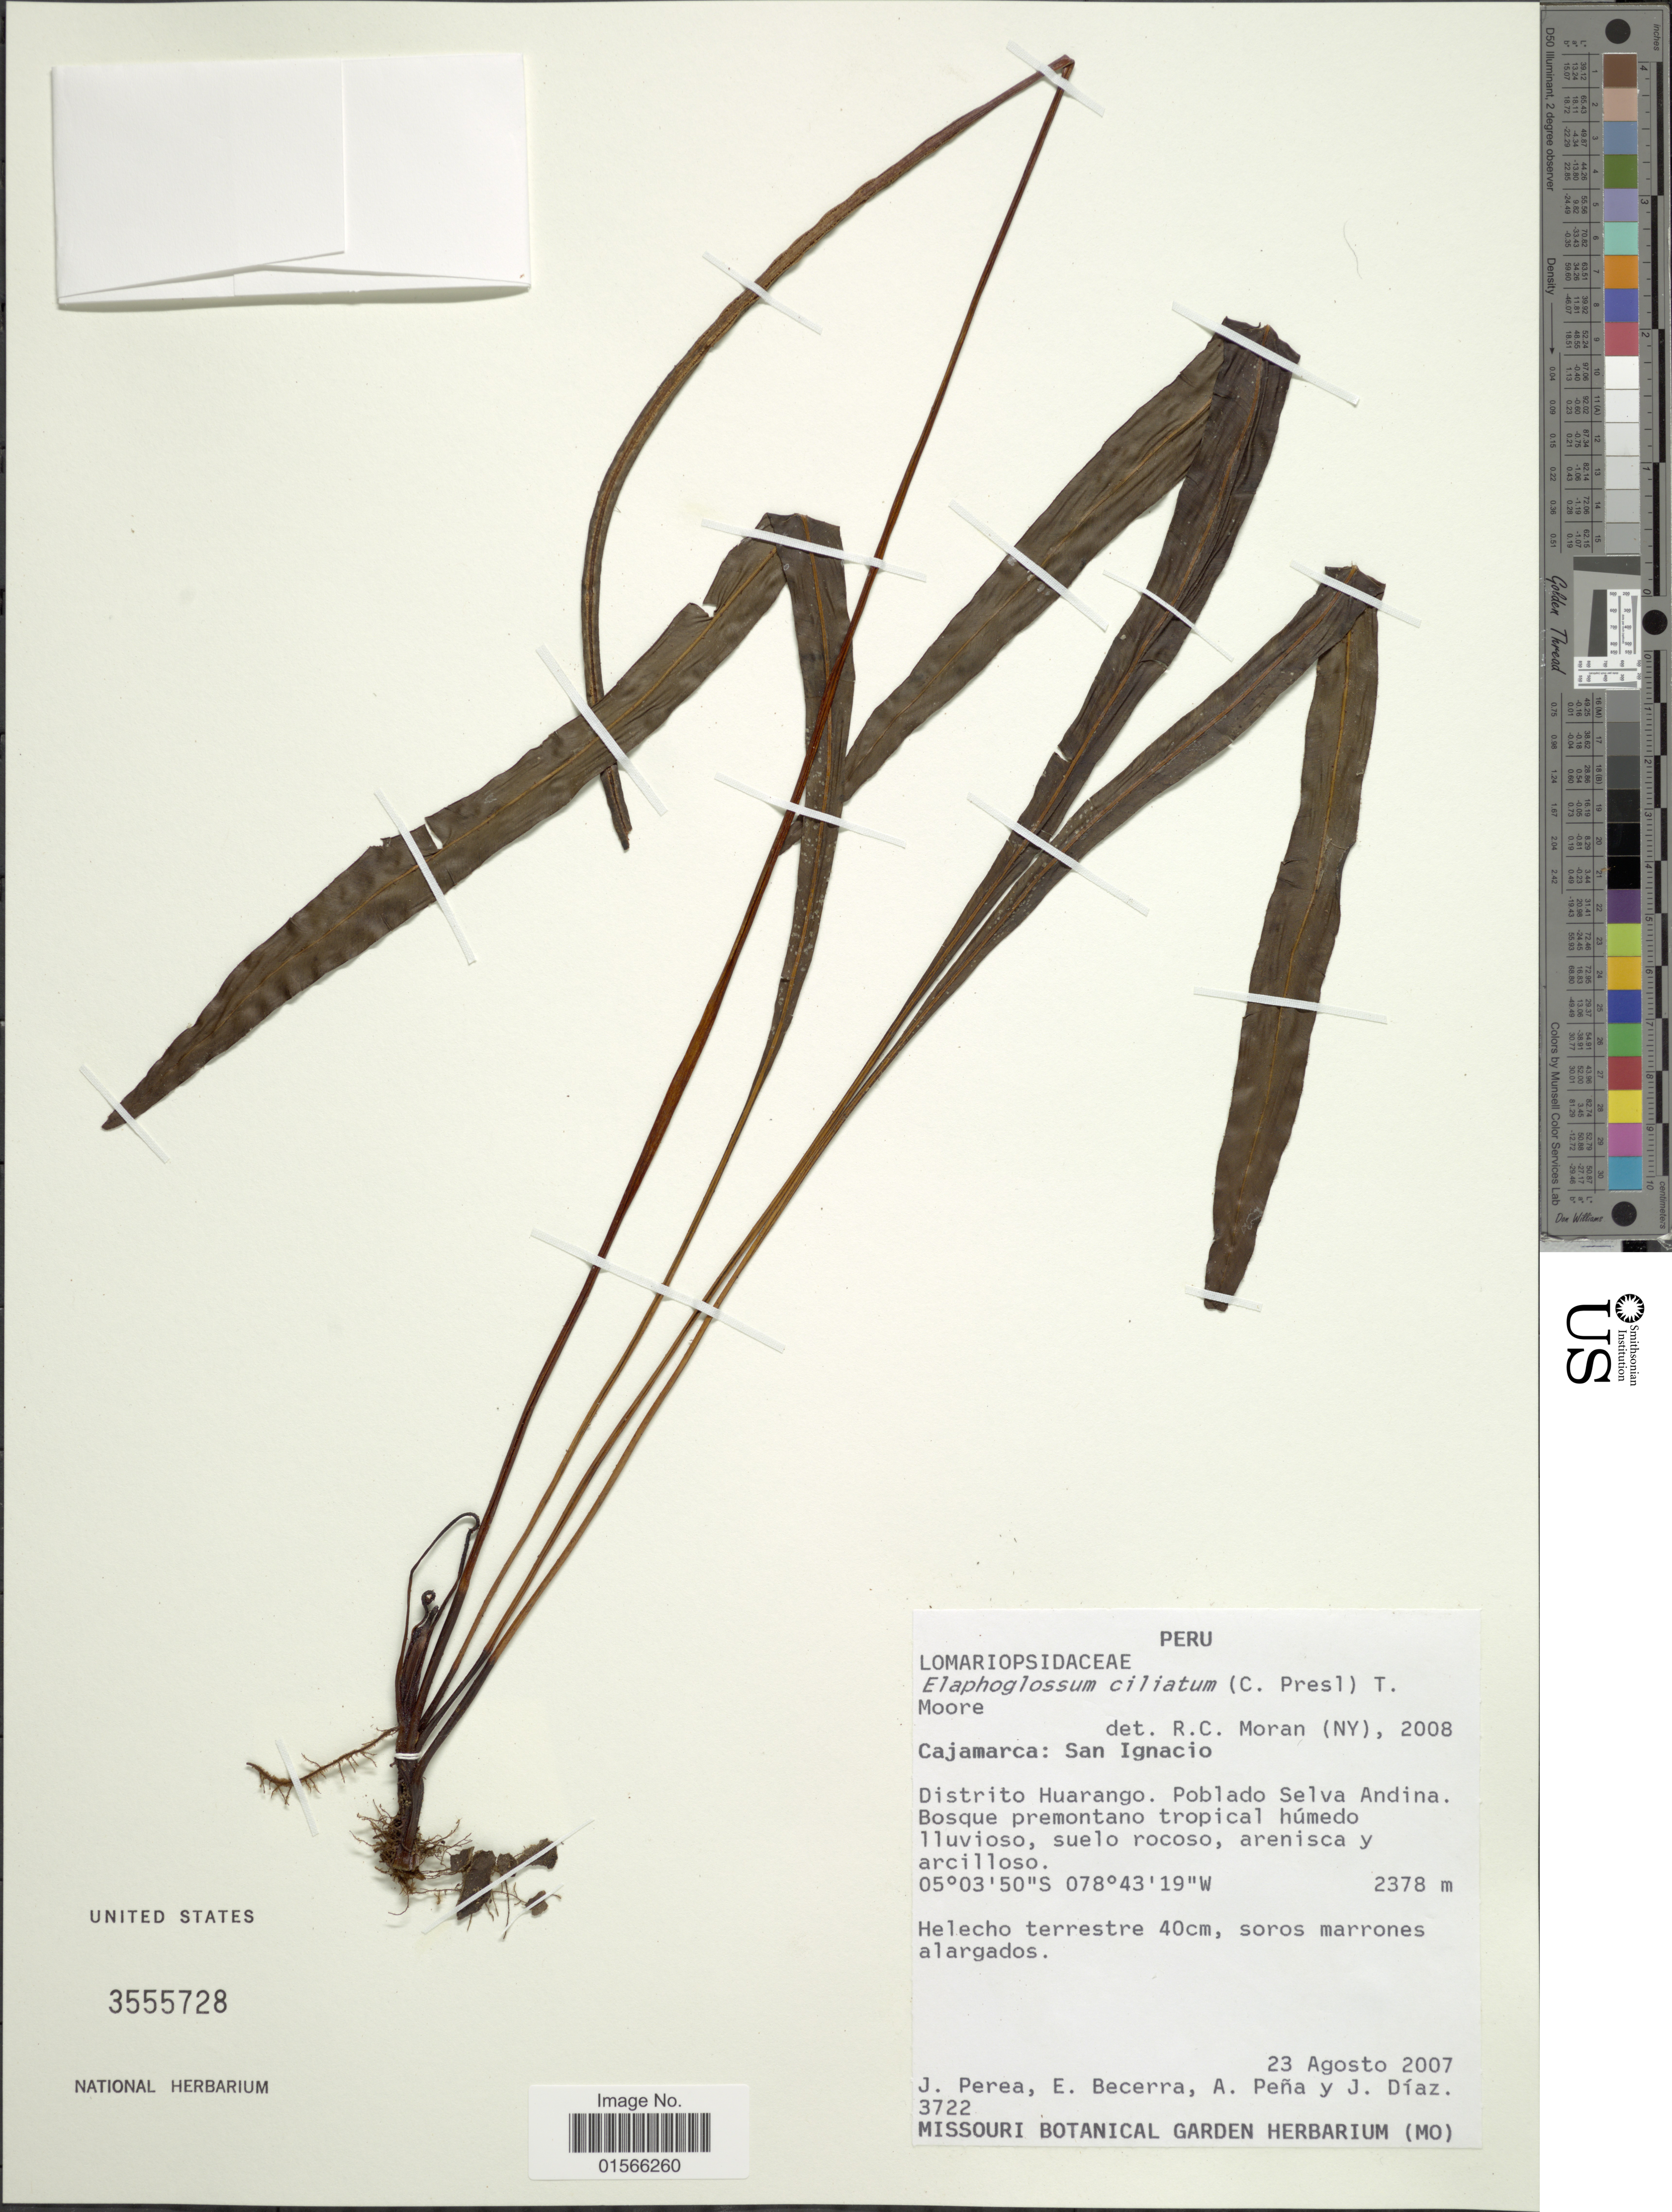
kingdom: Plantae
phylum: Tracheophyta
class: Polypodiopsida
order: Polypodiales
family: Dryopteridaceae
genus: Elaphoglossum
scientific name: Elaphoglossum ciliatum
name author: (C. Presl) T. Moore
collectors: J. Perea, E. Becerra, A. Peña & J. Diaz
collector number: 3722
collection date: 2007-08-23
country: Peru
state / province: Cajamarca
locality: San Ignacio, Distrito Huarango. Poblado Selva Andina. Bosque premontano tropical húmedo lluvioso, suelo rocoso, arenisca y arcilloso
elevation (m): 2378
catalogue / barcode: US 3555728